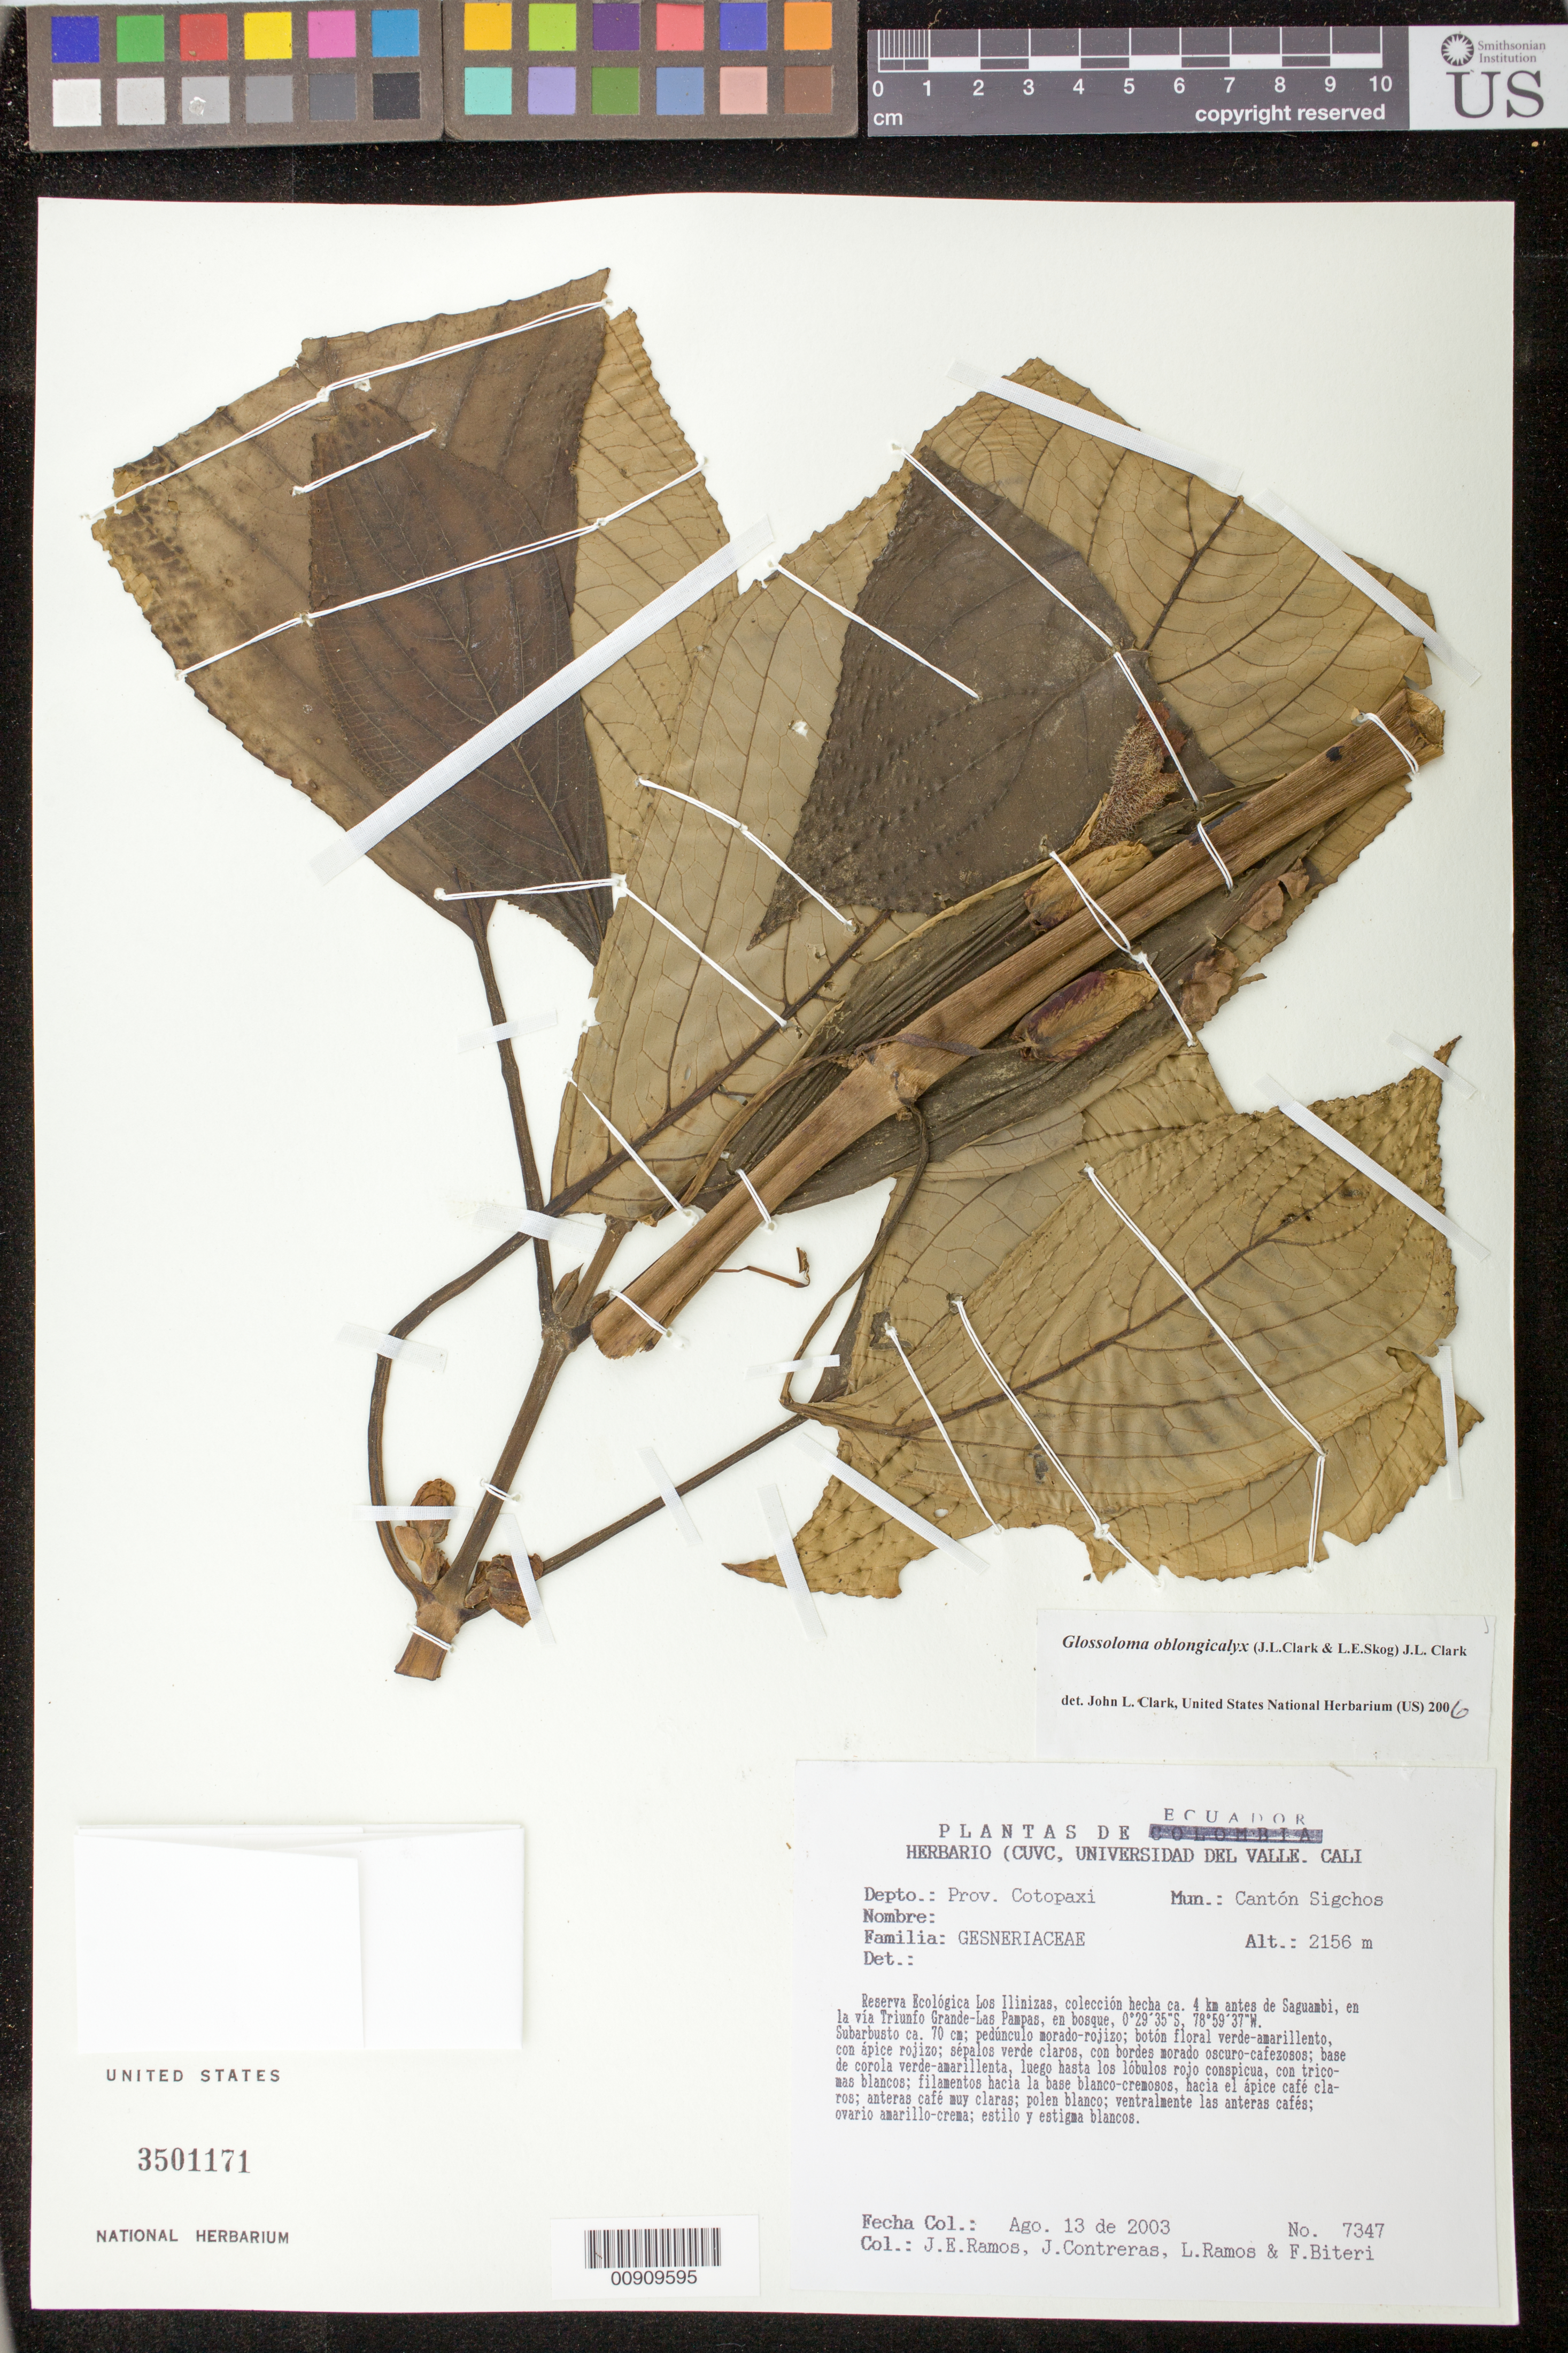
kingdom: Plantae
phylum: Tracheophyta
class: Magnoliopsida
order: Lamiales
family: Gesneriaceae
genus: Glossoloma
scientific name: Glossoloma oblongicalyx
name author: (J.L. Clark & L.E. Skog) J.L. Clark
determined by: Clark, J. L., (SEL), The Marie Selby Botanical Garden (UNITED STATES)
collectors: J. E. Ramos, J. Contreras, L. Ramos & F. Biteri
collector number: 7347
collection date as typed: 13 Aug 2003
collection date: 2003-08-13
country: Ecuador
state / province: Cotopaxi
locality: Cantón Sigchos, Reserva Ecológica Los Ilinizas, colección hecha cca. 4 km antes de Saguambi, en la via Triunfo Grande-Las Pampas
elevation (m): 2156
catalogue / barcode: US 3501171